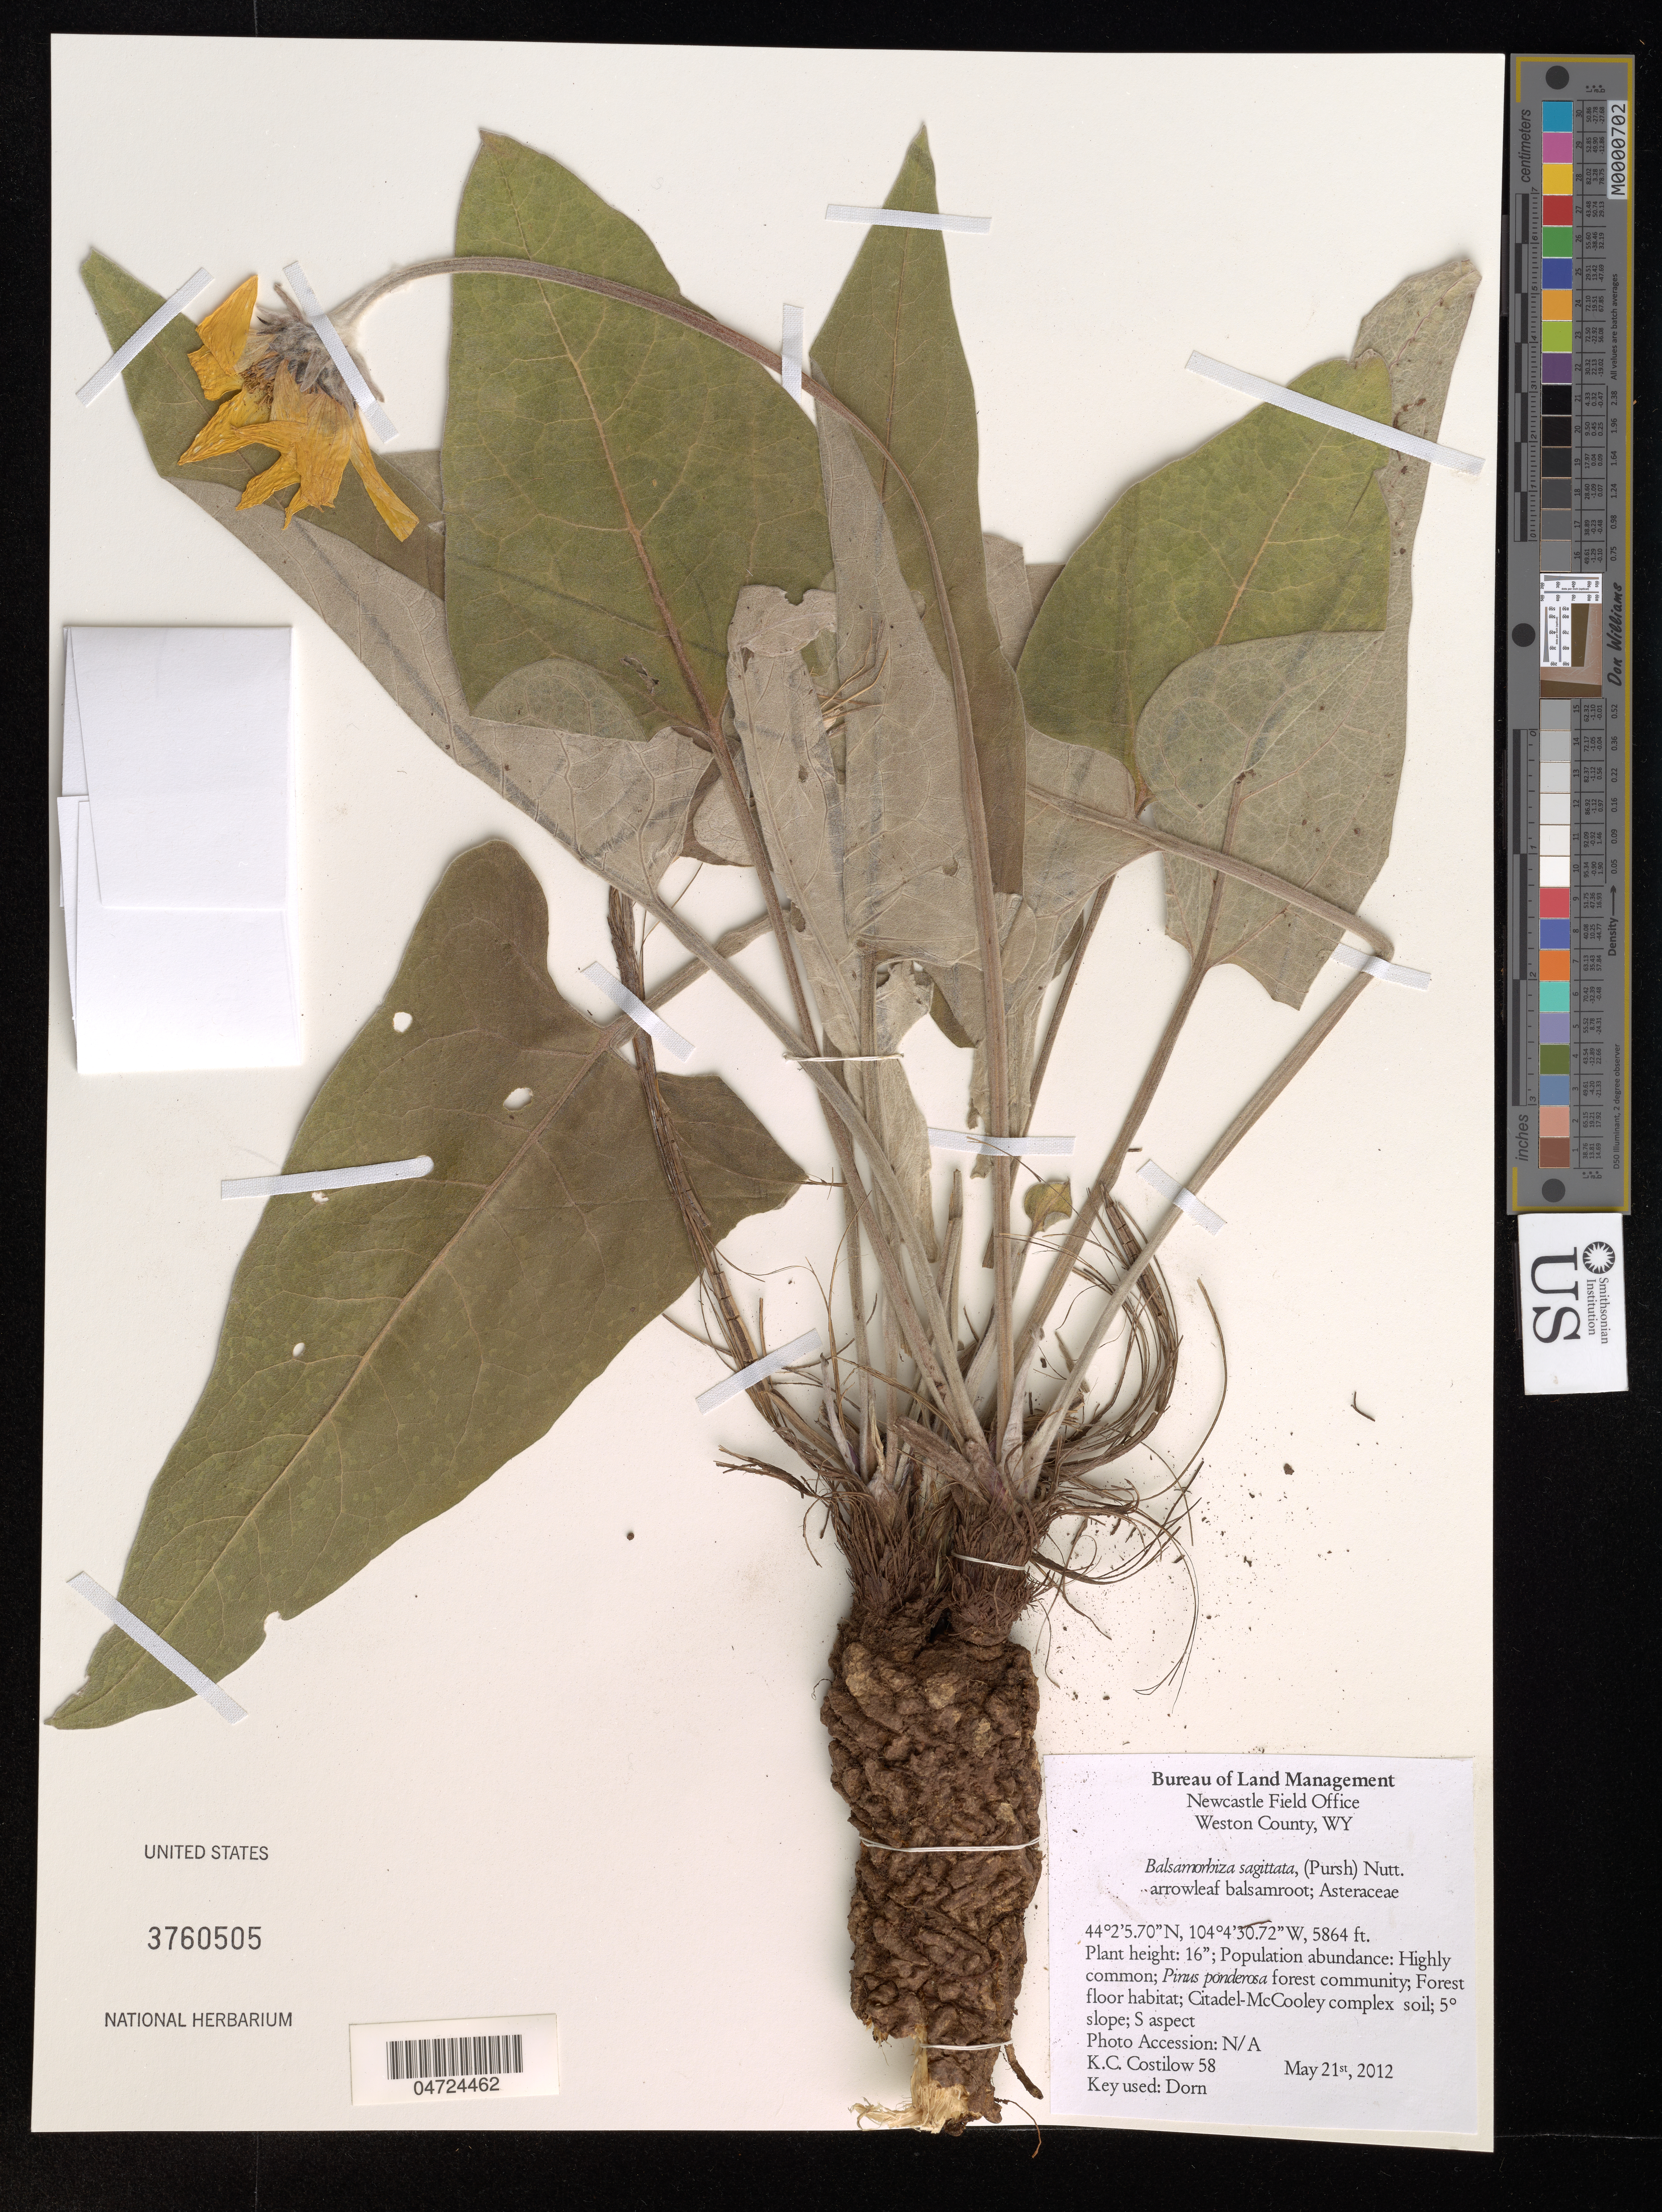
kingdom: Plantae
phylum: Tracheophyta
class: Magnoliopsida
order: Asterales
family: Asteraceae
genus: Balsamorhiza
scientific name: Balsamorhiza sagittata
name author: (Pursh) Nutt.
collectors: K. Costilow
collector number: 58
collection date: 2012-05-21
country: United States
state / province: Wyoming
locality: West County.?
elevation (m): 1787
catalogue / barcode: US 3760505